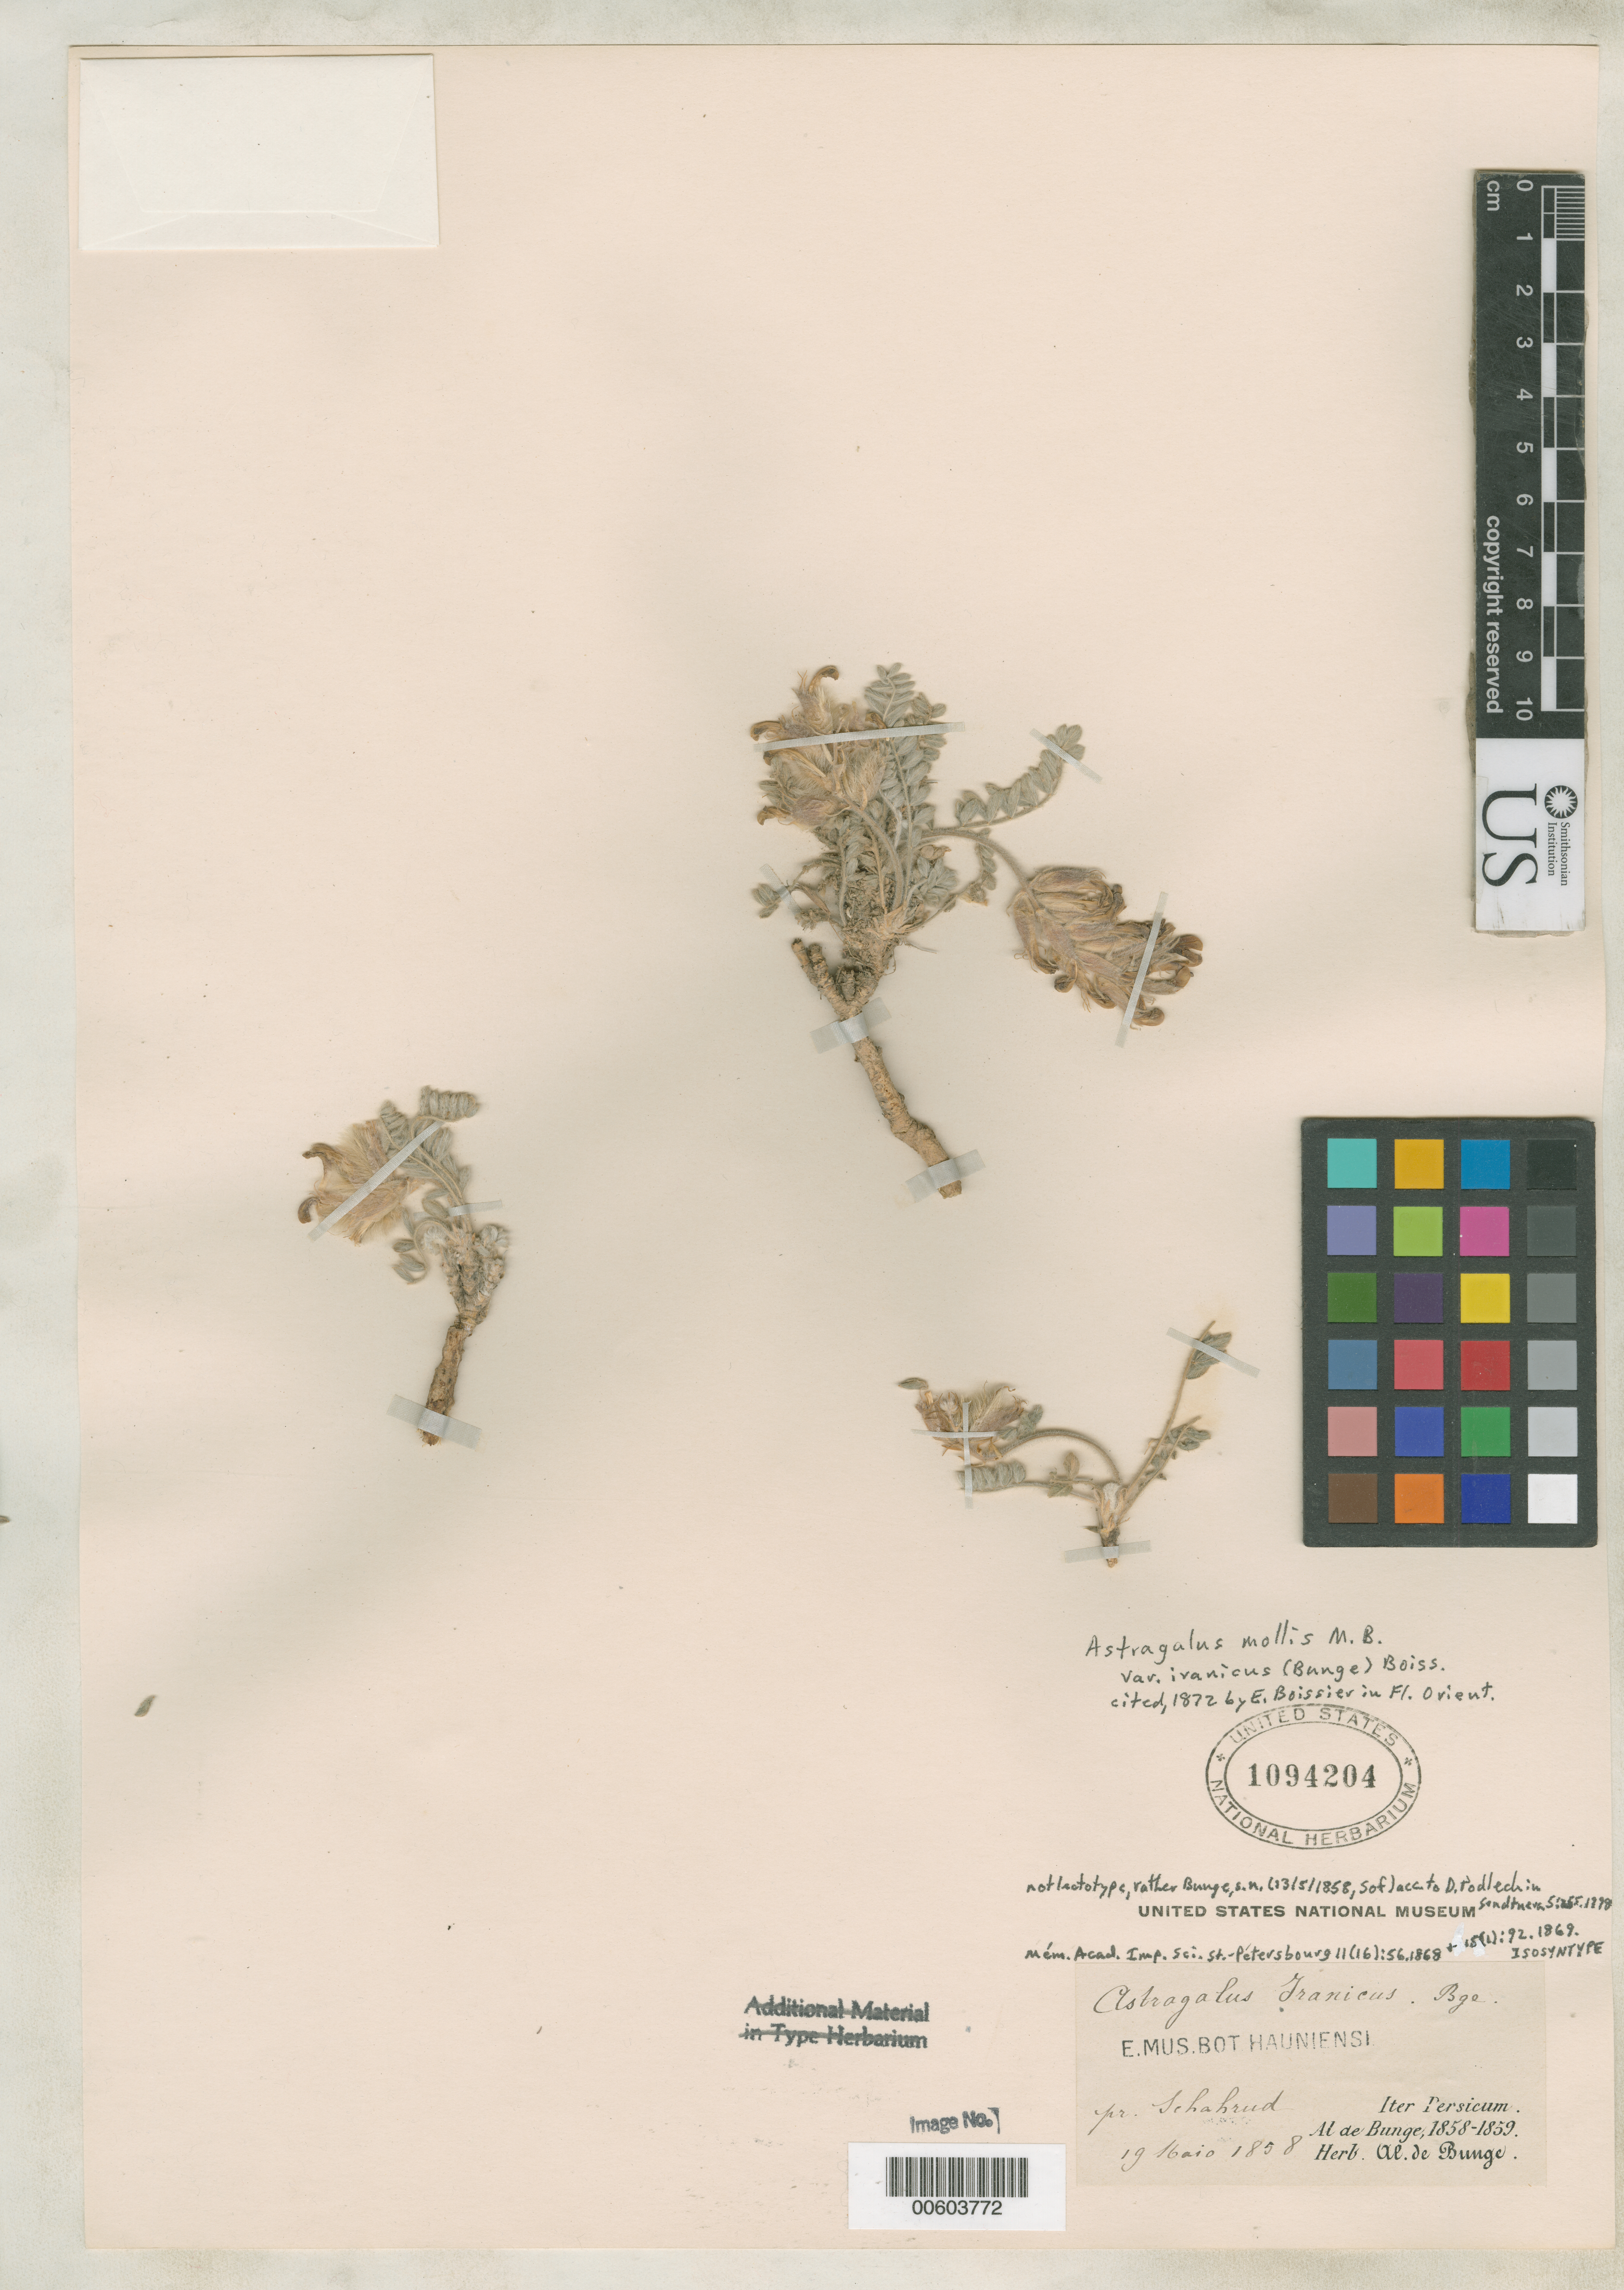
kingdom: Plantae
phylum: Tracheophyta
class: Magnoliopsida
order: Fabales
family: Fabaceae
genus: Astragalus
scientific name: Astragalus iranicus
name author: Bunge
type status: Isosyntype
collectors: A. Bunge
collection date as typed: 19 May 1858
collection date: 1858-05-19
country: Iran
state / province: Semnan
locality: Schahrud.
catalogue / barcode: US 1094204